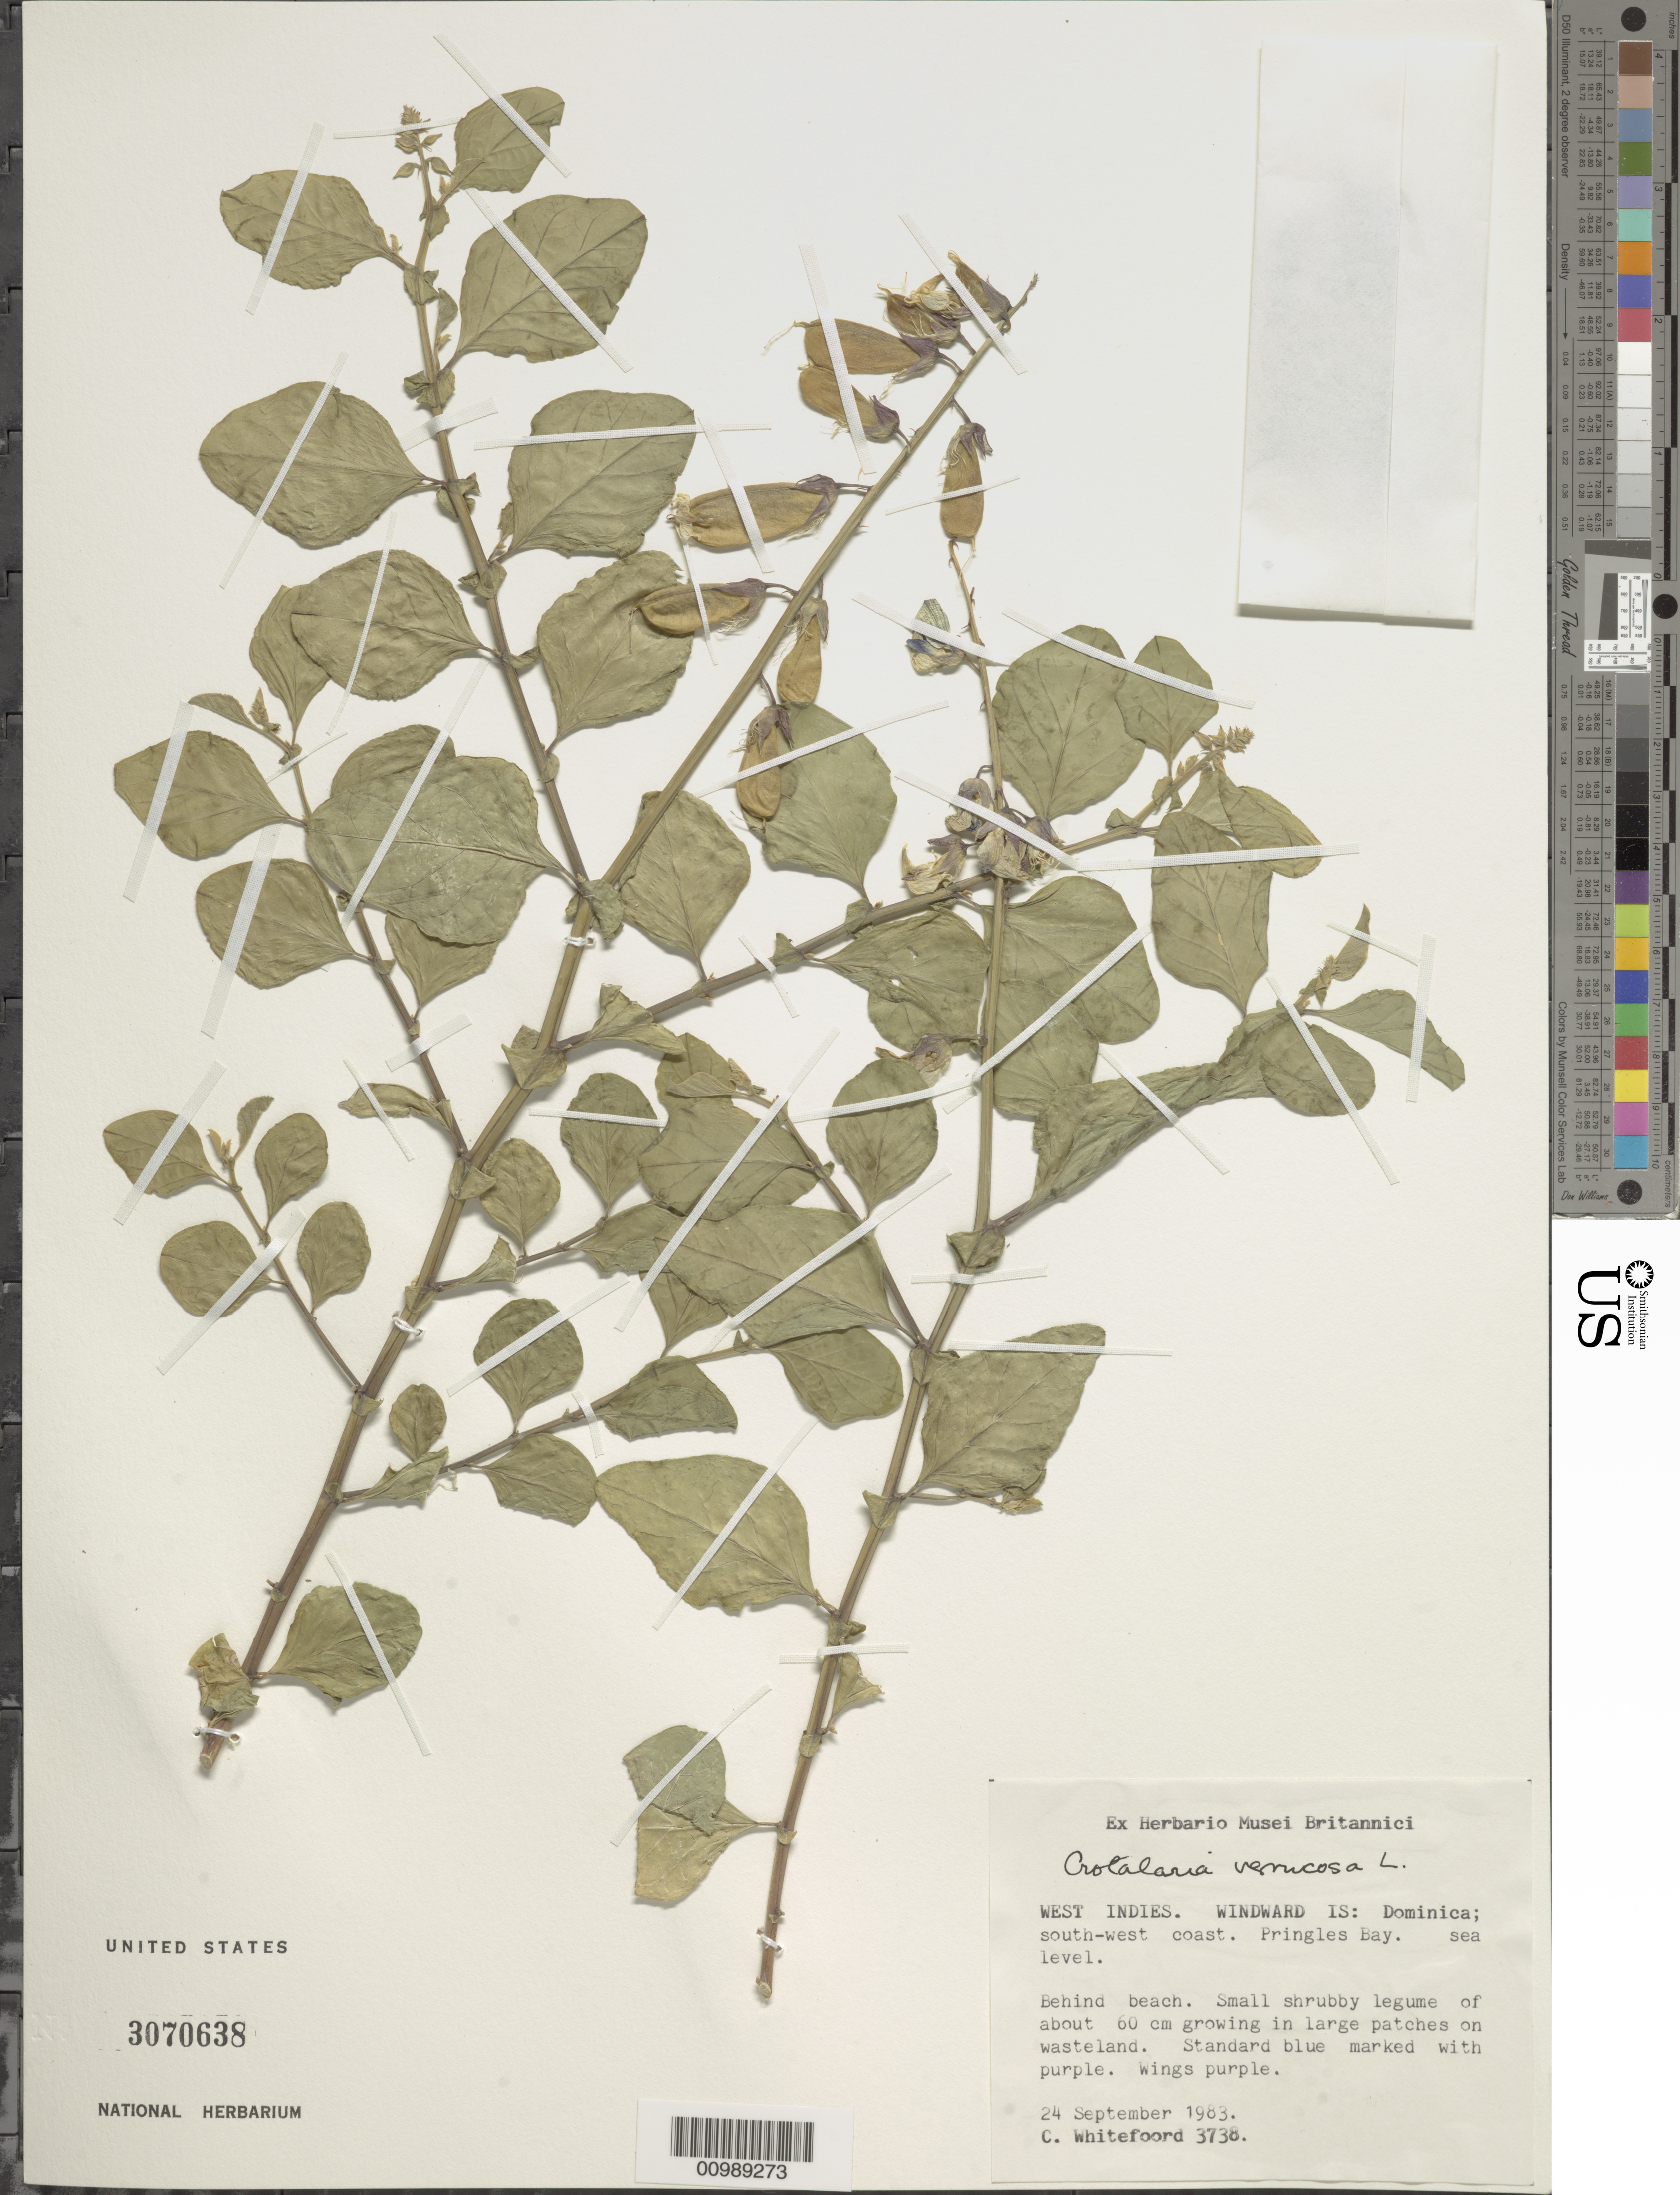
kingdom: Plantae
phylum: Tracheophyta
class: Magnoliopsida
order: Fabales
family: Fabaceae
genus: Crotalaria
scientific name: Crotalaria verrucosa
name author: L.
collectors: C. Whitefoord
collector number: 3738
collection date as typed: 24 Sep 1983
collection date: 1983-09-24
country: Dominica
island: Dominica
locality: SW coast. Pringles Bay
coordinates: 0 N, 0 E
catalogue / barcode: US 3070638